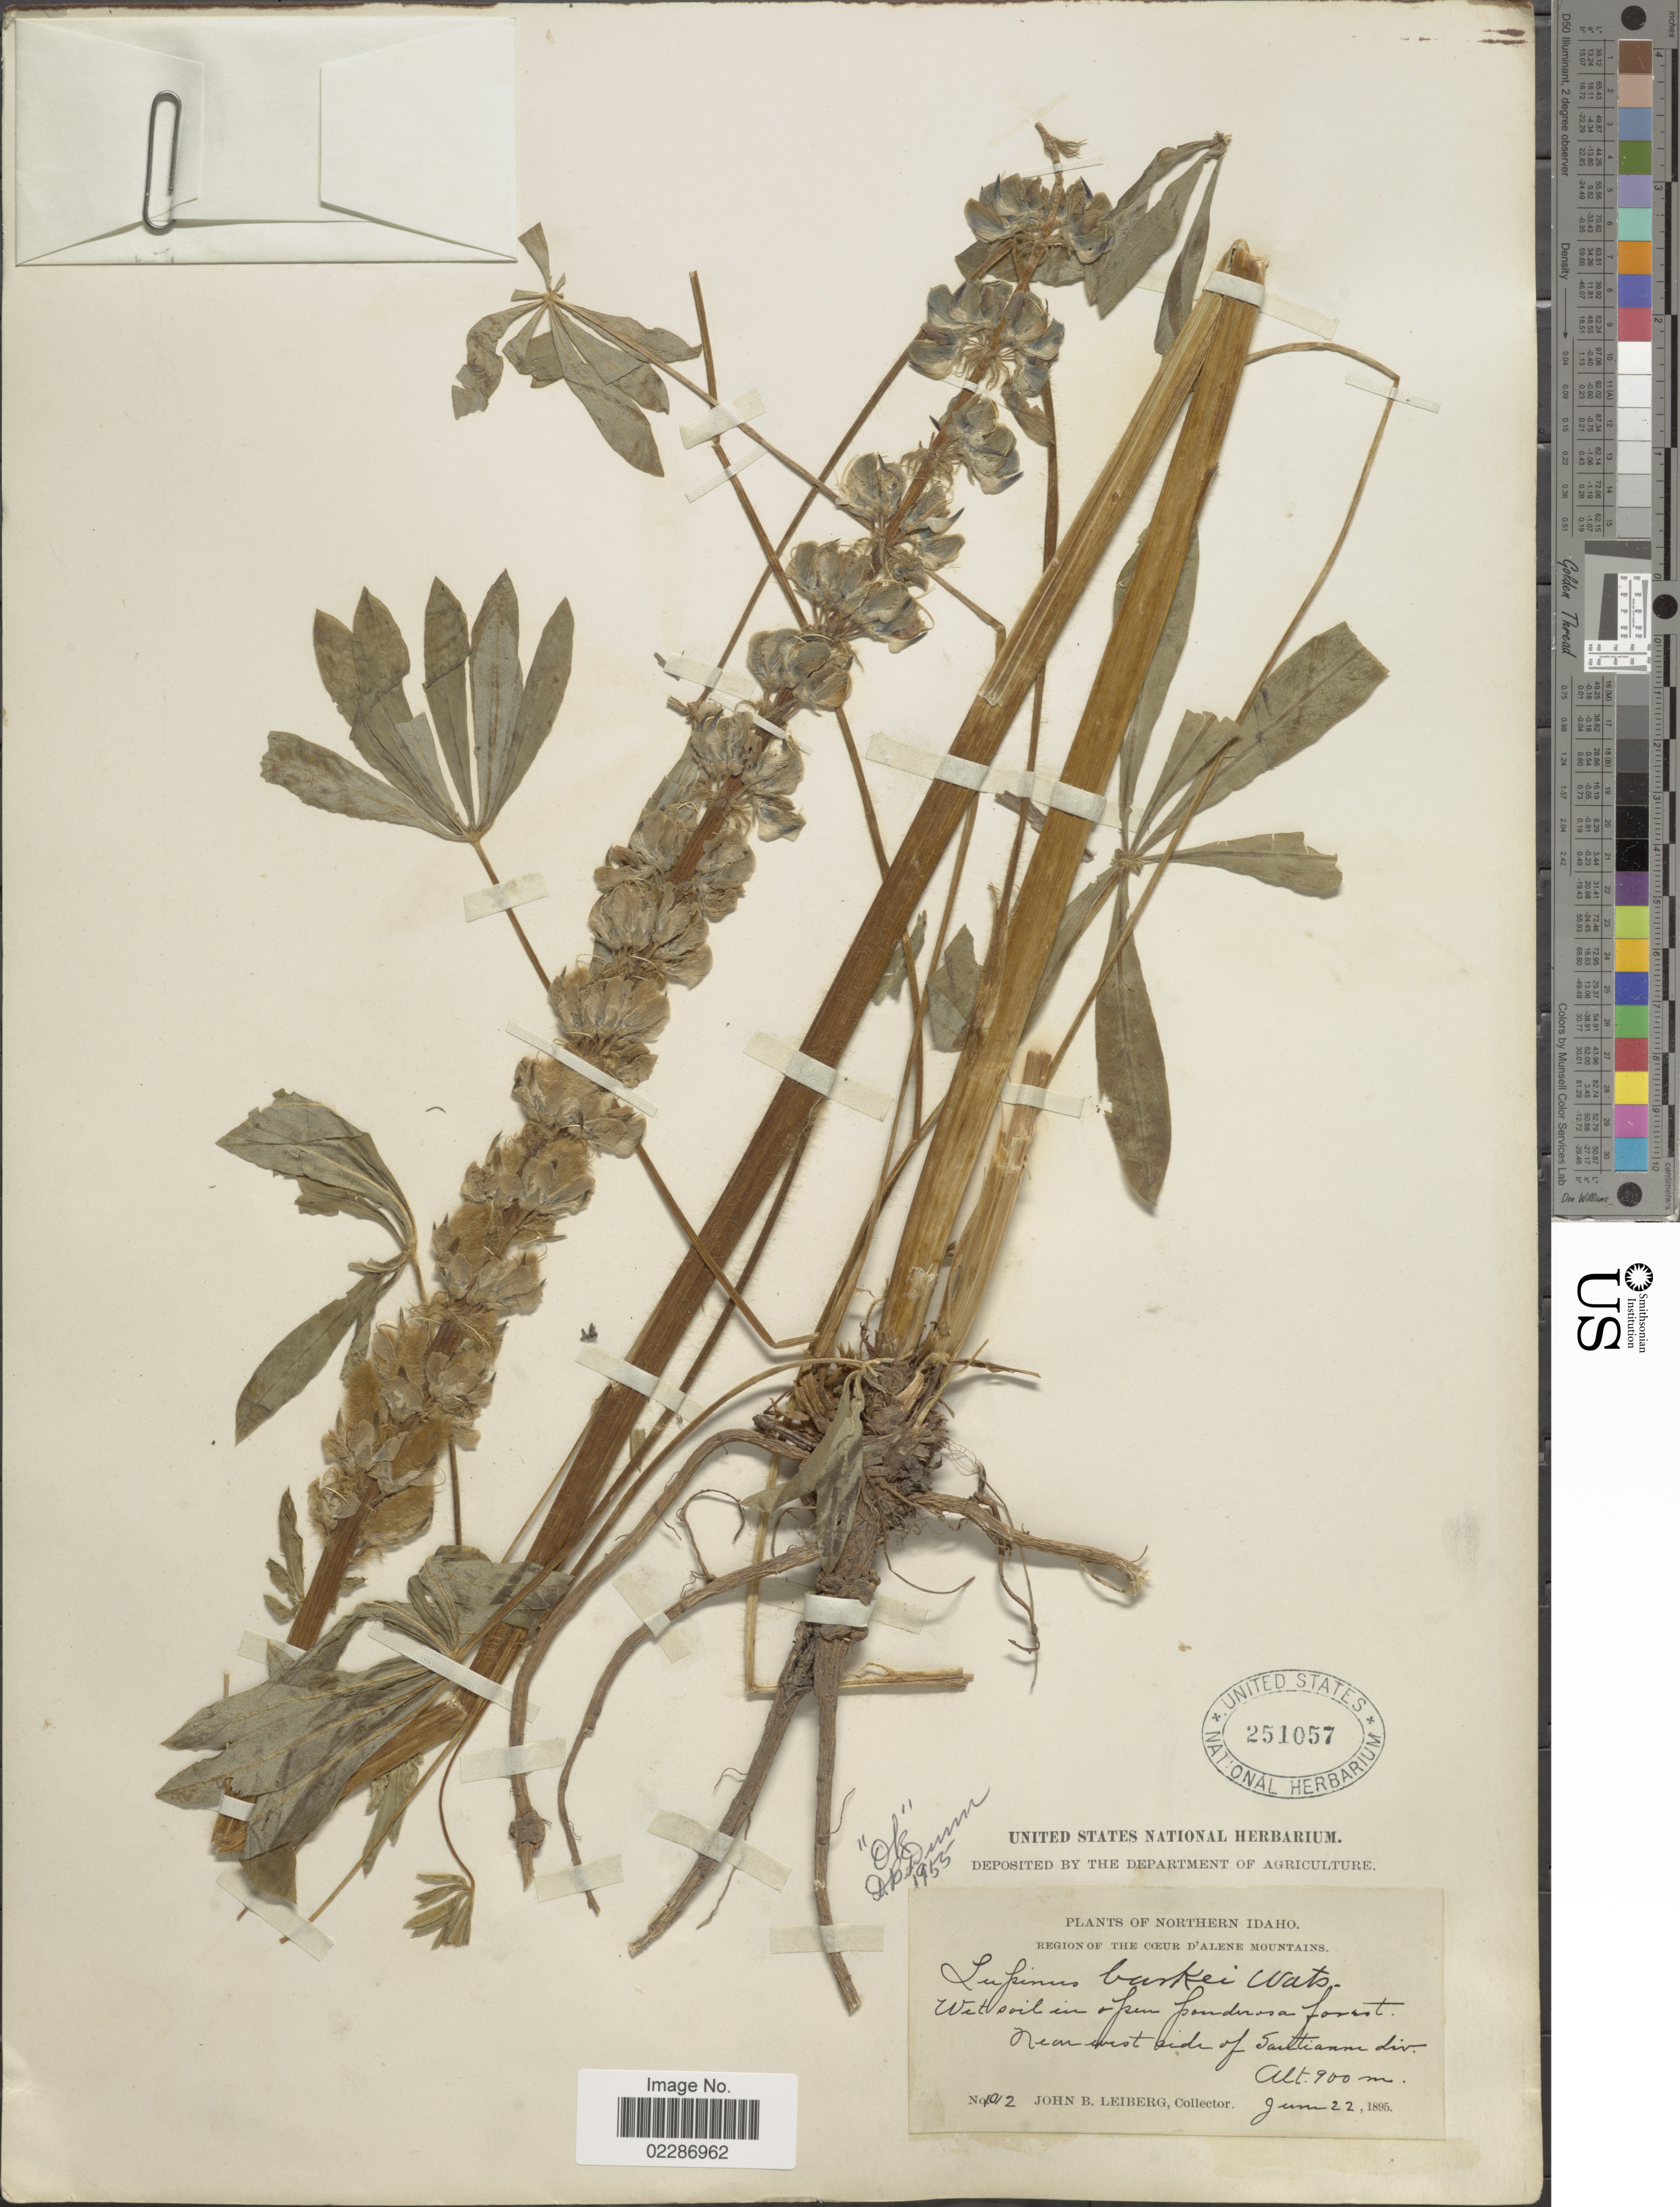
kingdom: Plantae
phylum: Tracheophyta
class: Magnoliopsida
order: Fabales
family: Fabaceae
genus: Lupinus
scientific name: Lupinus burkei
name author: S. Watson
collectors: J. B. Leiberg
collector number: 1012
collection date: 1895-06-22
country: United States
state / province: Idaho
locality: Northern Idaho, Region of the Coeur d'Alene Mountains. Near west side of Santianne div.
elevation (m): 1900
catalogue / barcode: US 251057